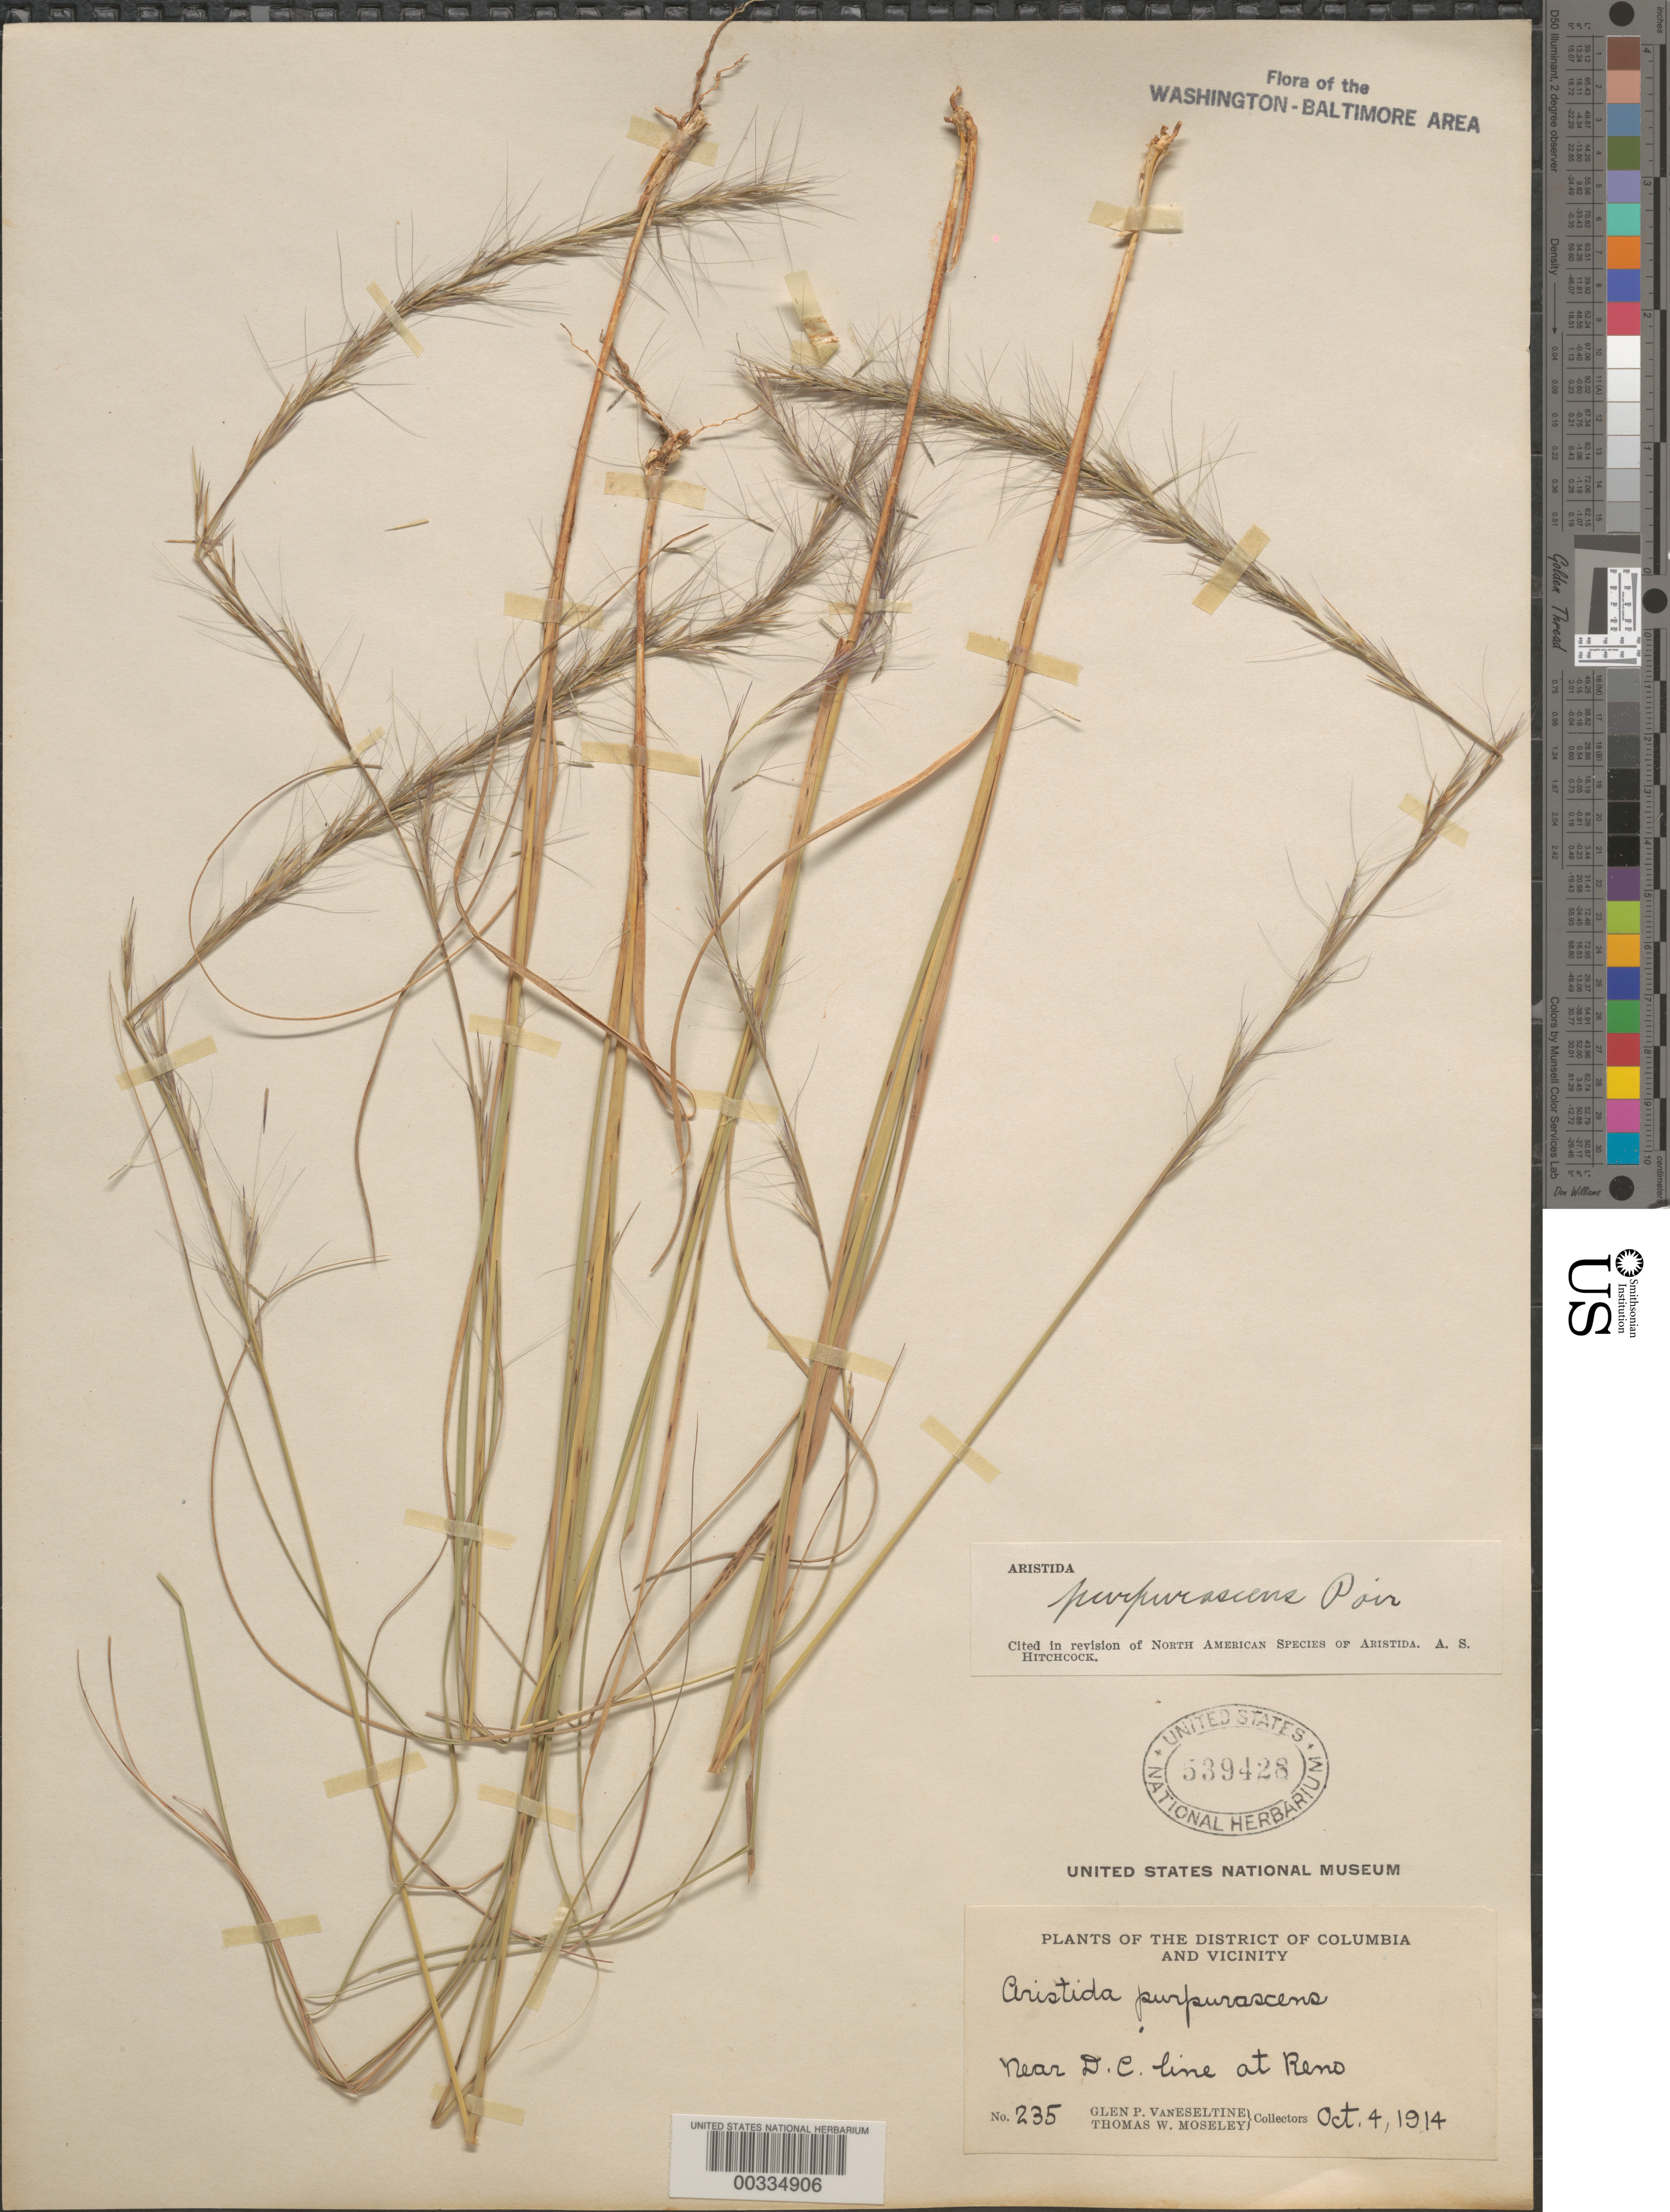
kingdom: Plantae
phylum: Tracheophyta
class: Liliopsida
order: Poales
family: Poaceae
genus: Aristida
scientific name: Aristida purpurascens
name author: Poir. in Lam.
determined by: Hitchcock, Albert S.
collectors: G. P. Van Eseltine & T. Moseley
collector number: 235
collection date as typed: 04 Oct 1914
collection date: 1914-10-04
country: United States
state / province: District of Columbia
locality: Near DC Line at Reno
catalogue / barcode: US 539428